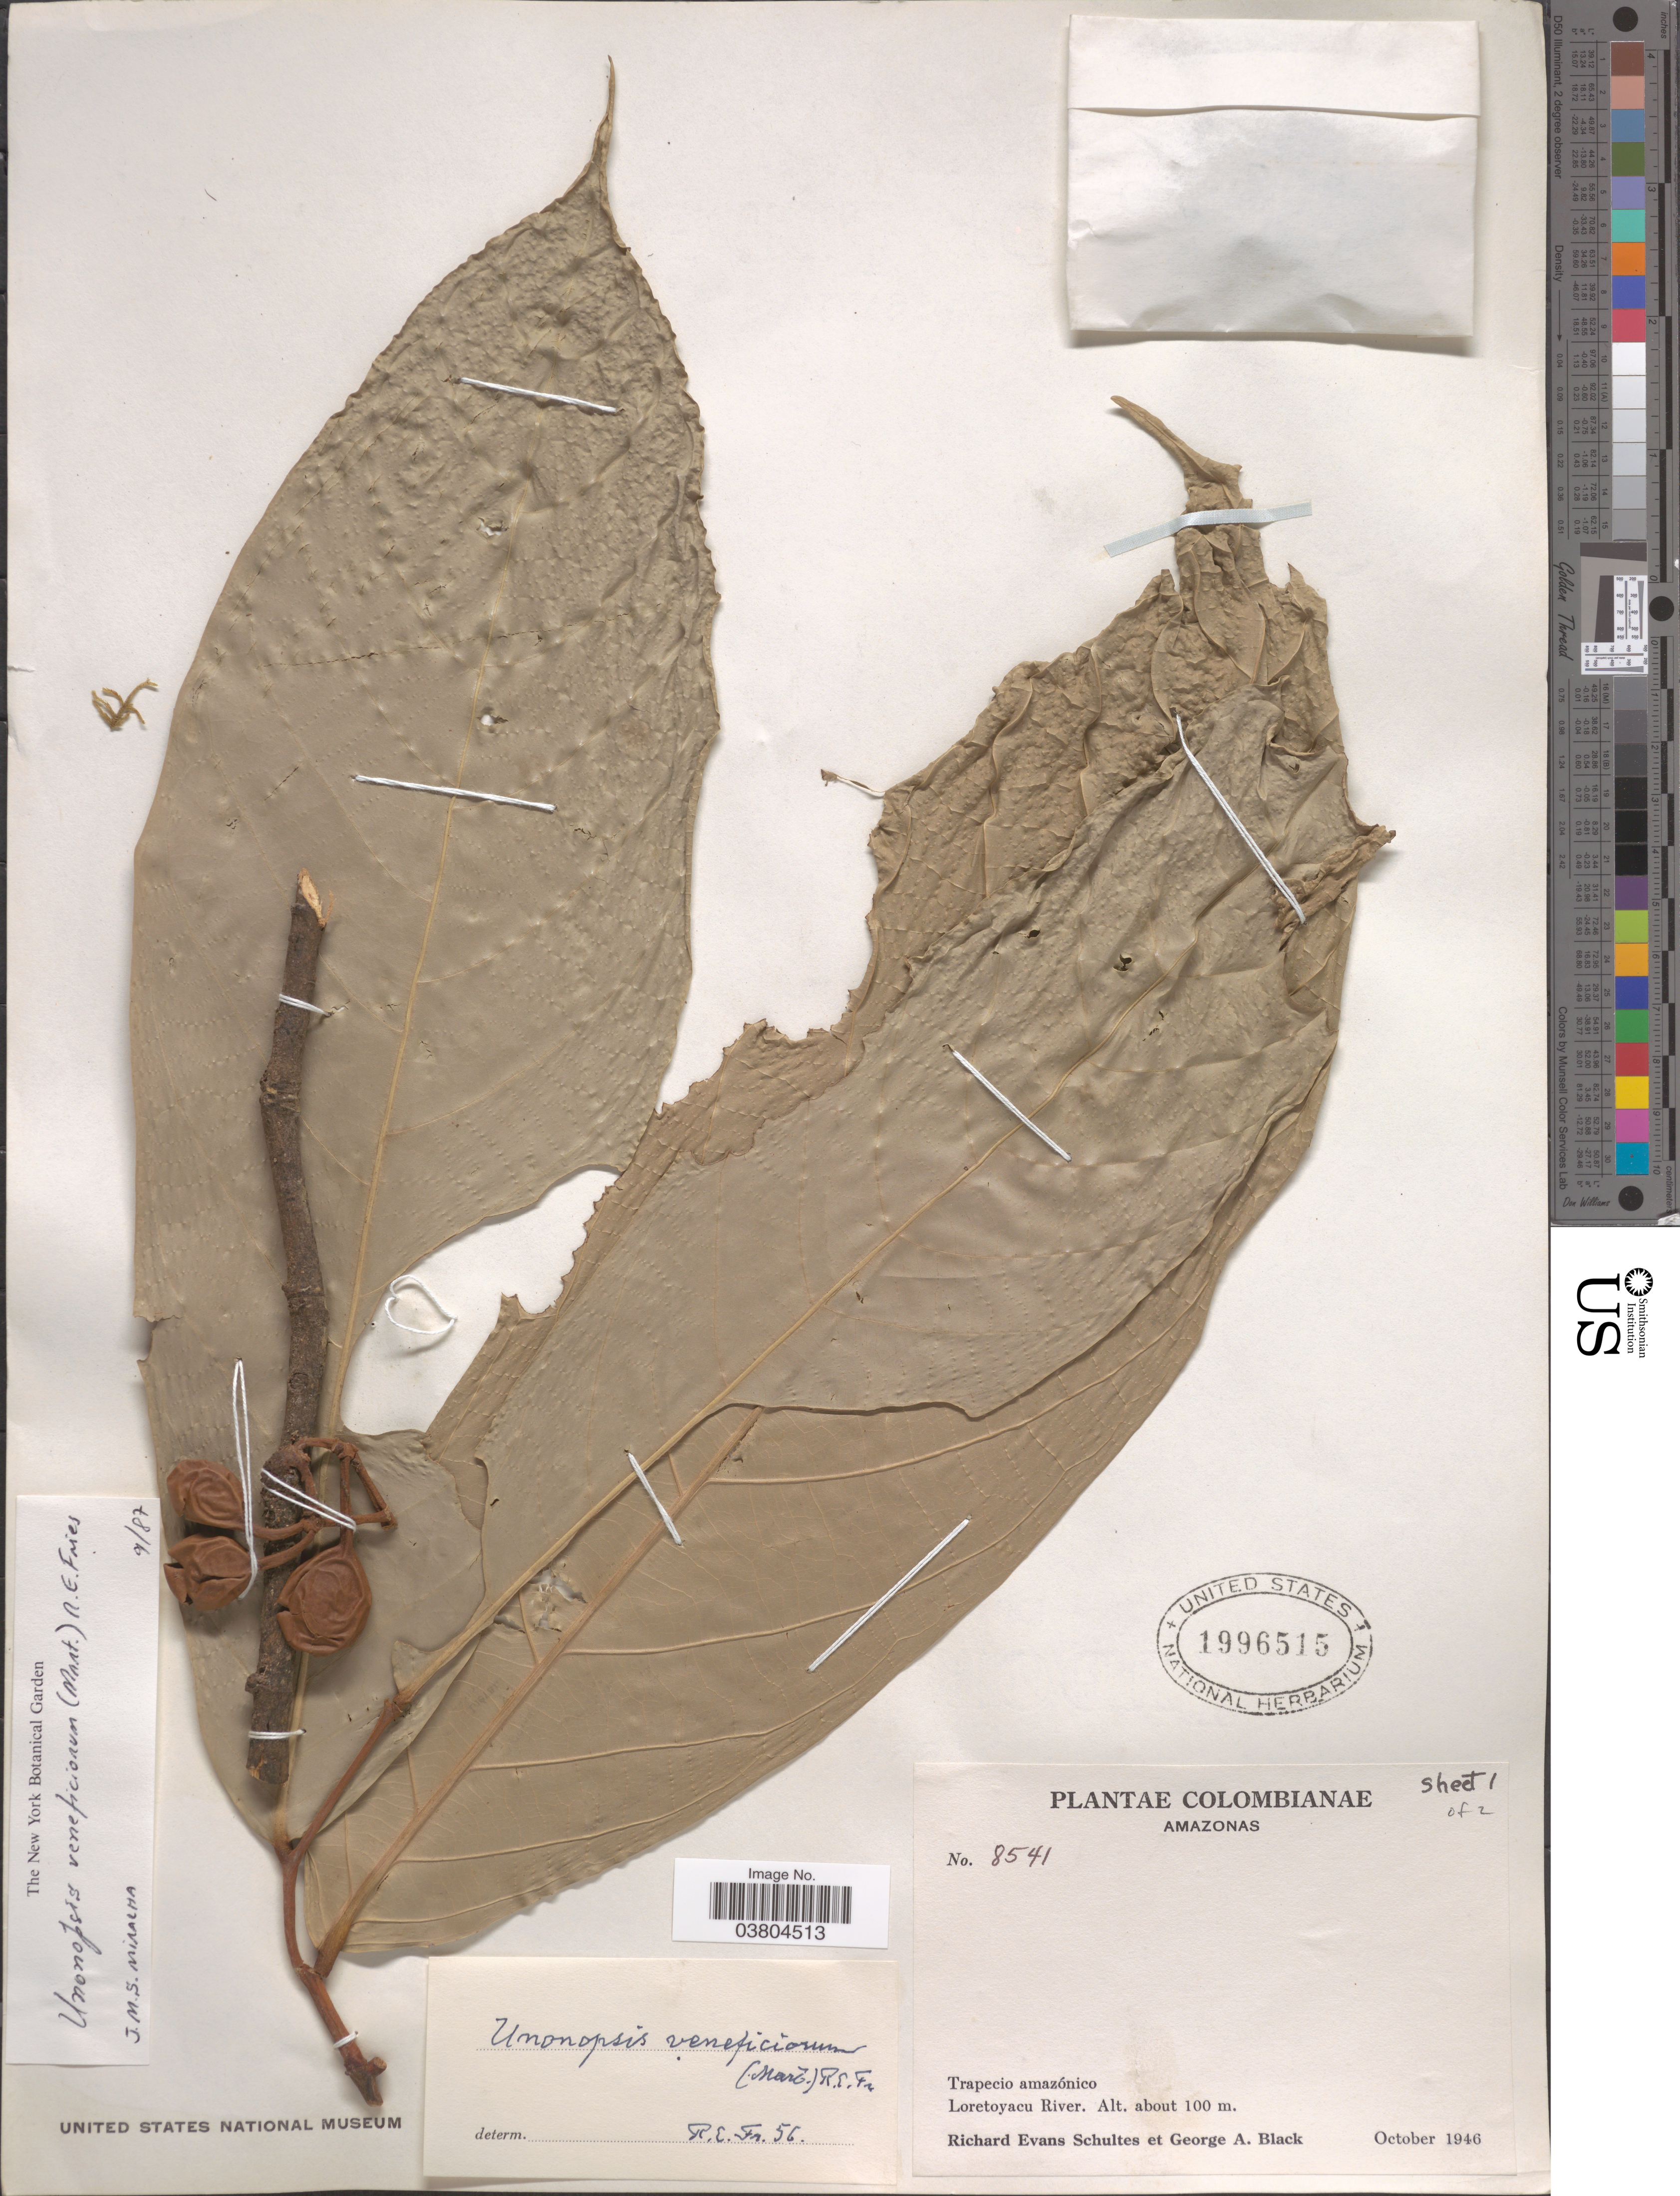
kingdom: Plantae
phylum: Tracheophyta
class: Magnoliopsida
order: Magnoliales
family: Annonaceae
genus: Unonopsis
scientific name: Unonopsis veneficiorum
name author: (Mart.) R.E. Fr.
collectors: R. E. Schultes & G. A. Black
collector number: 8541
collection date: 1946-10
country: Colombia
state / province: Amazônas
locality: Trapecio amazónico. Loretoyacu River.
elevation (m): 100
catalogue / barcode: US 1996515